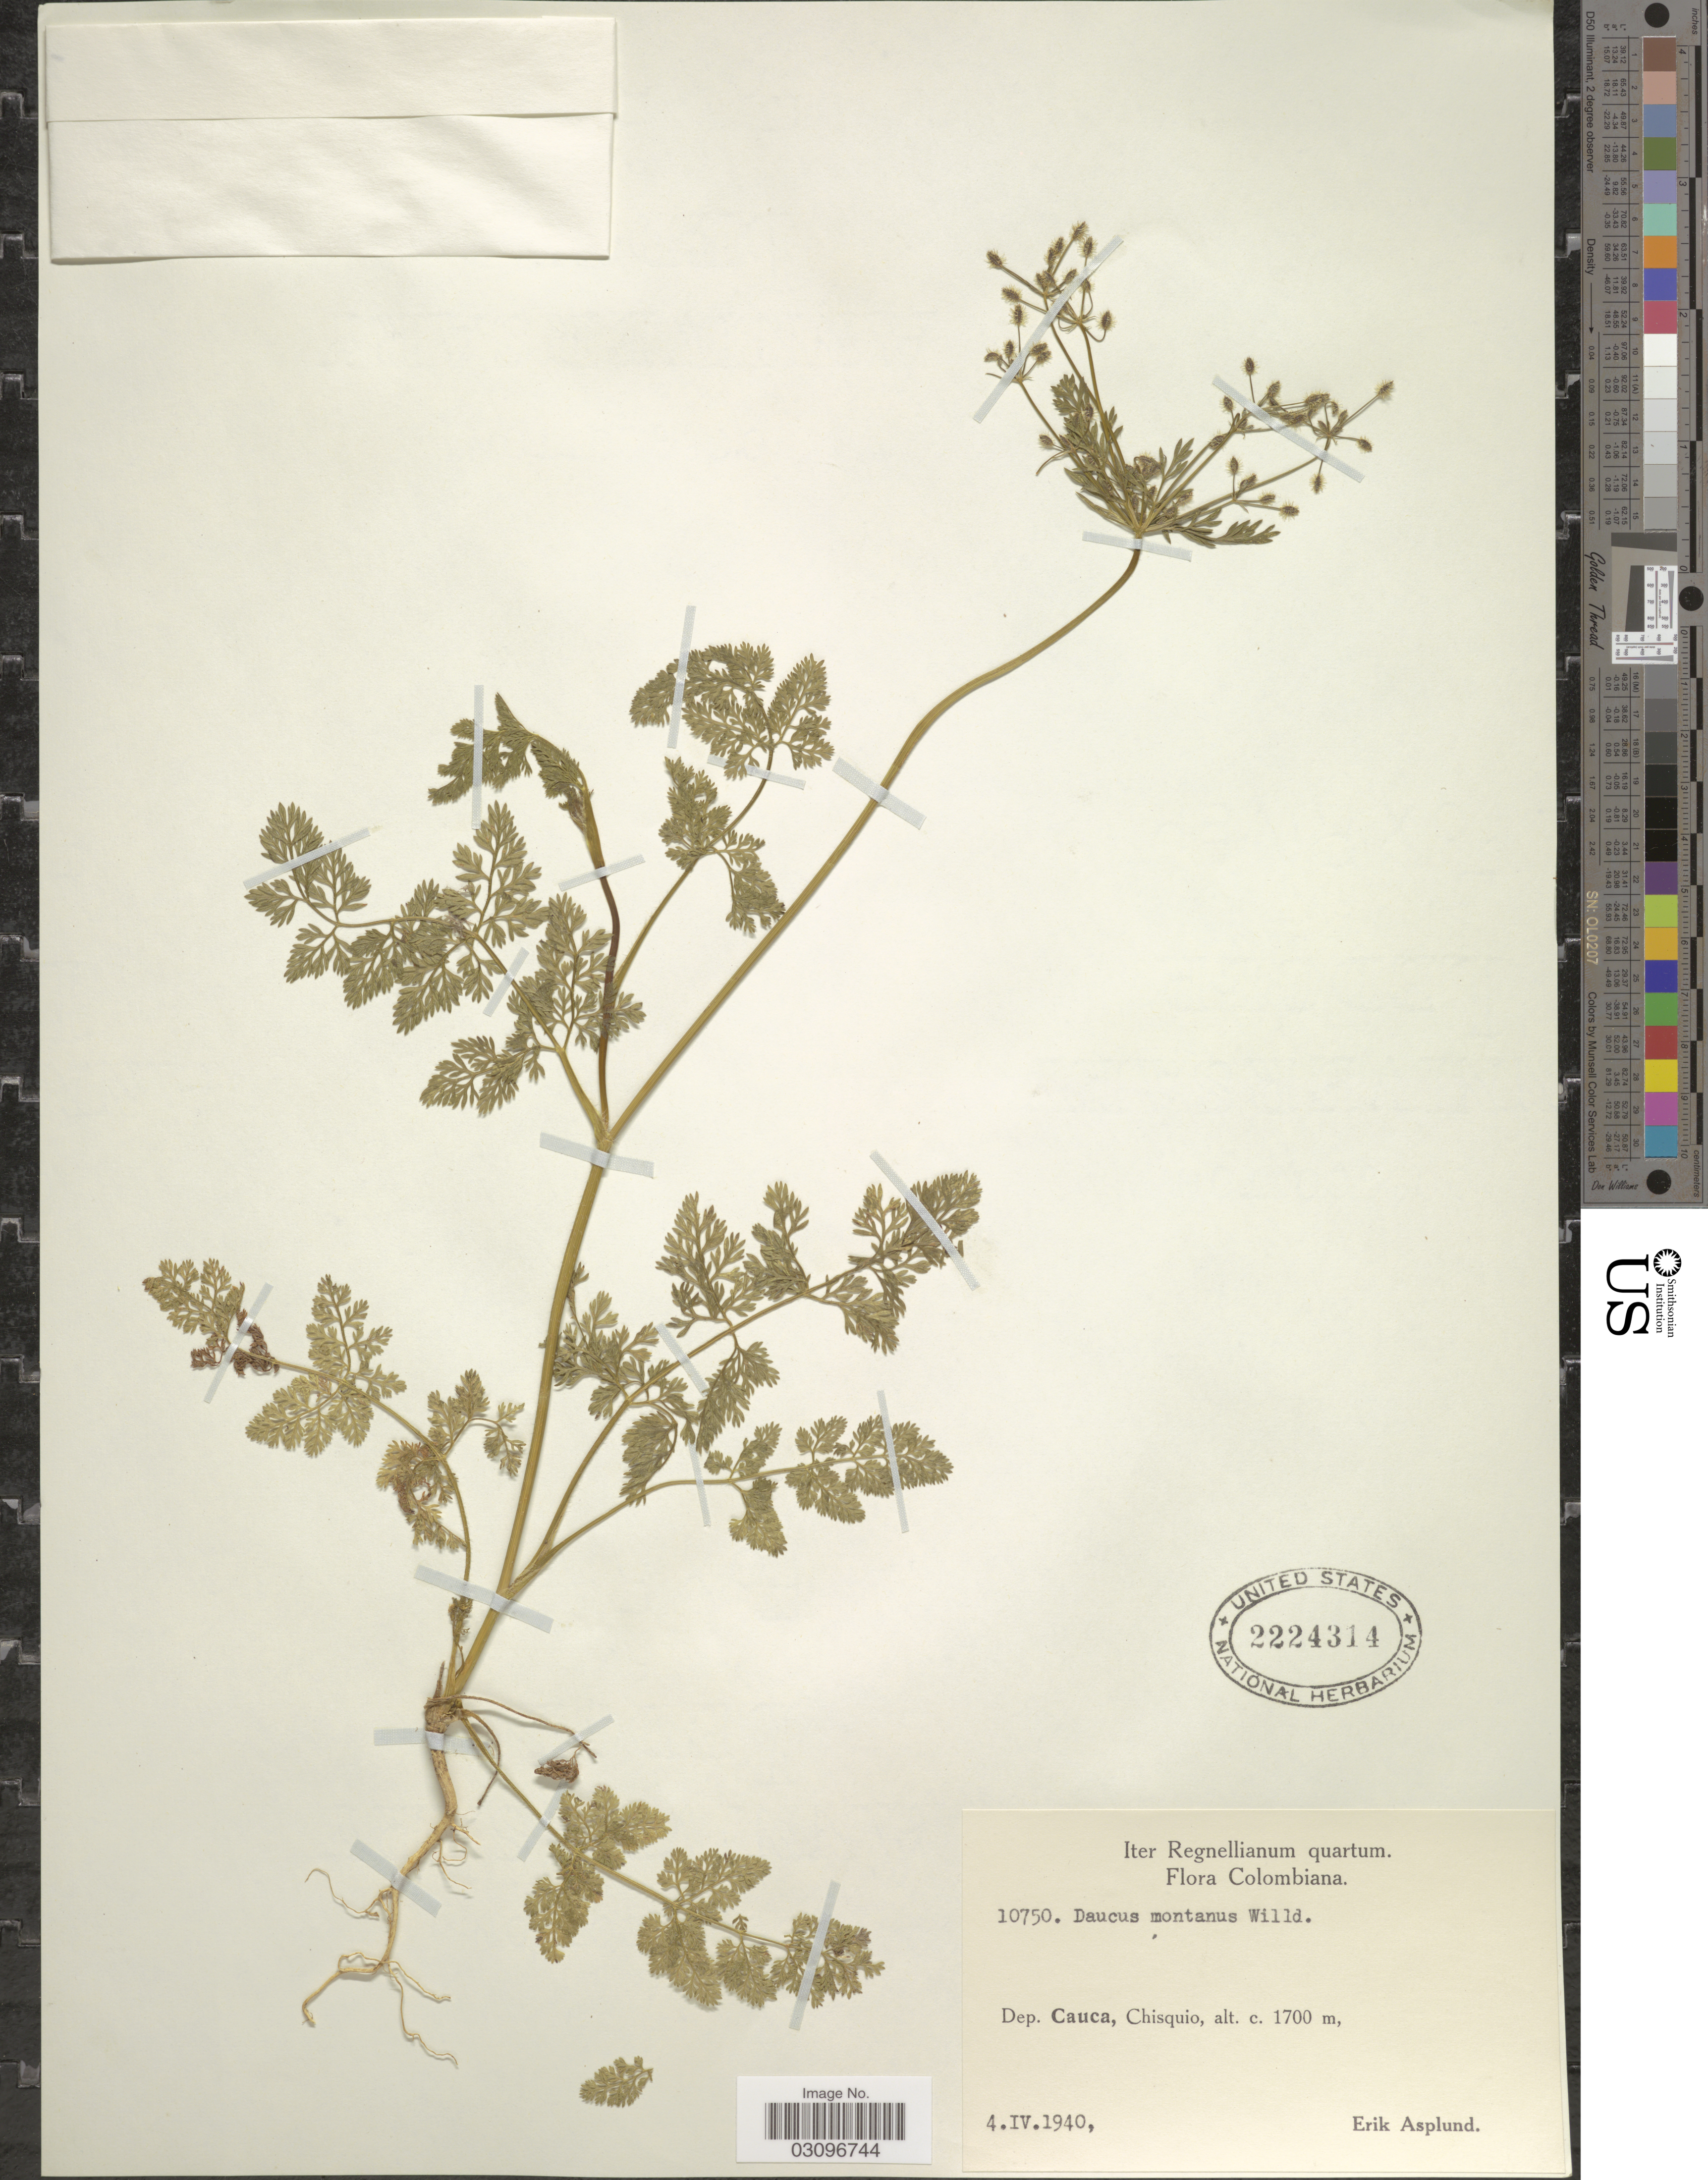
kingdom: Plantae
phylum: Tracheophyta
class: Magnoliopsida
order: Apiales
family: Apiaceae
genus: Daucus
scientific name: Daucus montanus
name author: Humb. & Bonpl. ex Spreng.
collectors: E. Asplund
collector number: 10750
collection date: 1940-04-04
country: Colombia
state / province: Cauca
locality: Dep. Cauca, Chisquio.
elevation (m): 1700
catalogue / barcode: US 2224314